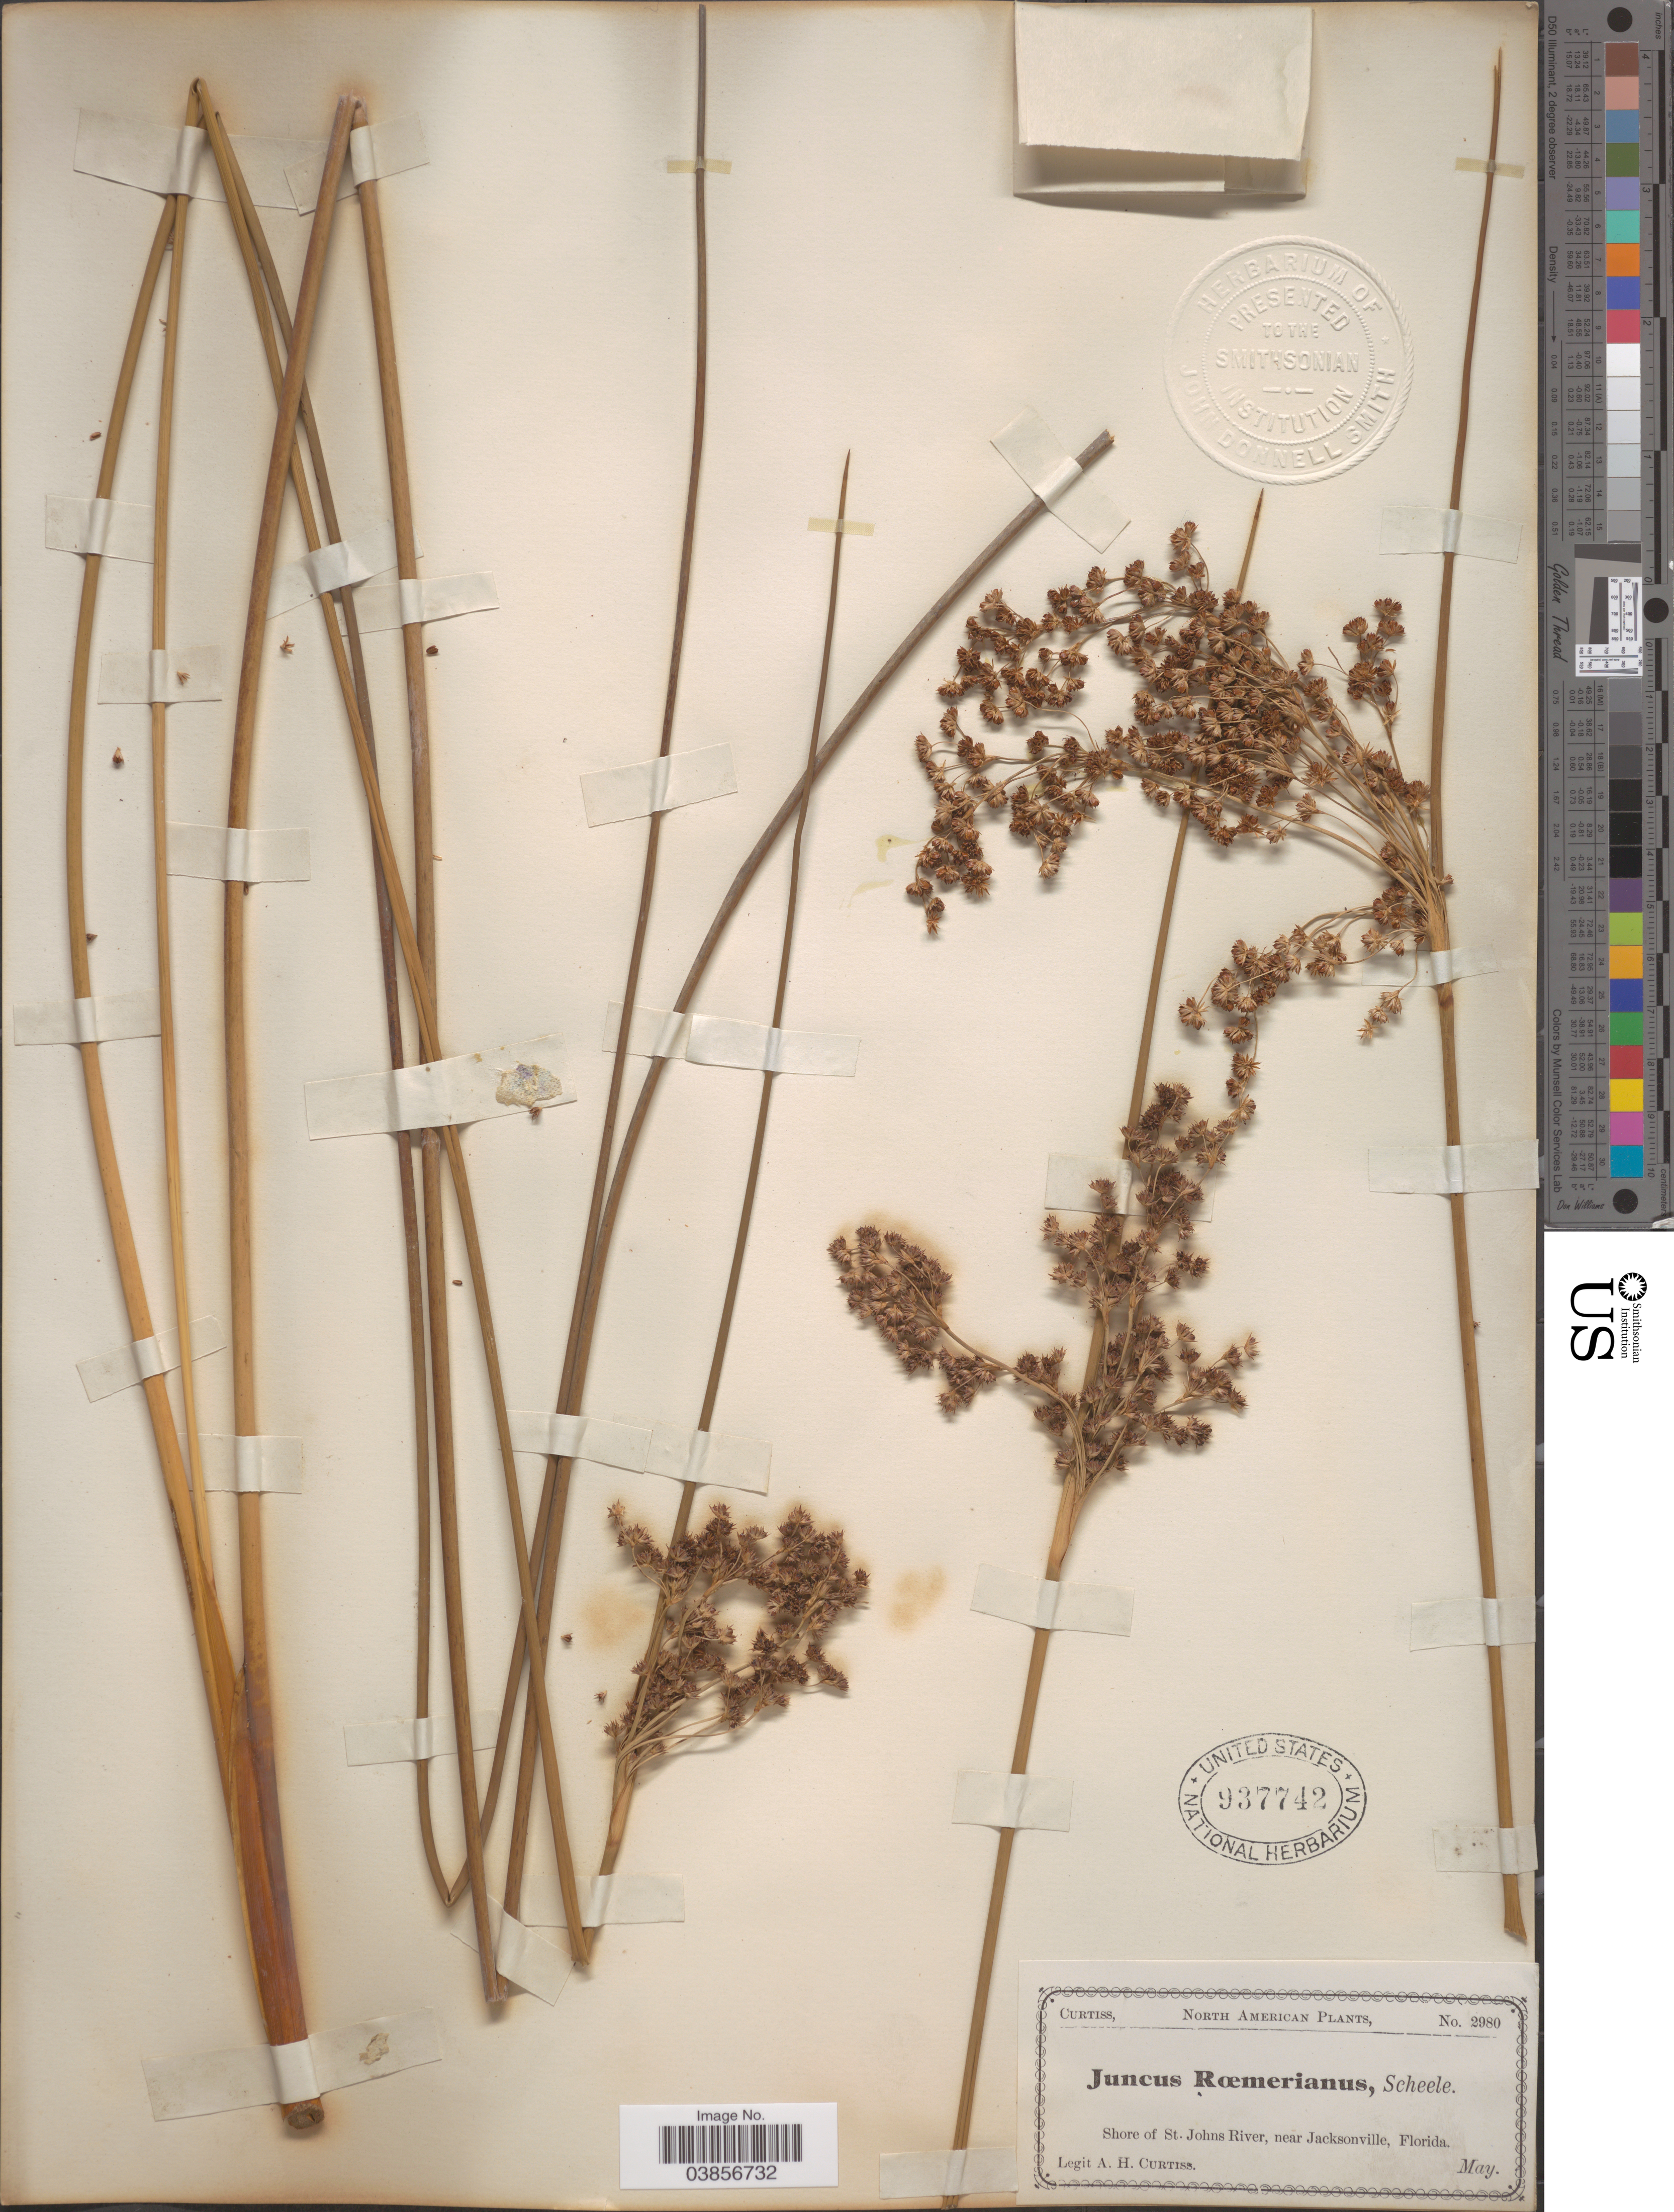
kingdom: Plantae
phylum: Tracheophyta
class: Liliopsida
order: Poales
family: Juncaceae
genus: Juncus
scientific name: Juncus roemerianus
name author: Scheele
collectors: A. H. Curtiss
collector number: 2980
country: United States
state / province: Florida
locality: Shore of St. Johns River, near Jacksonville.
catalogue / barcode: US 937742